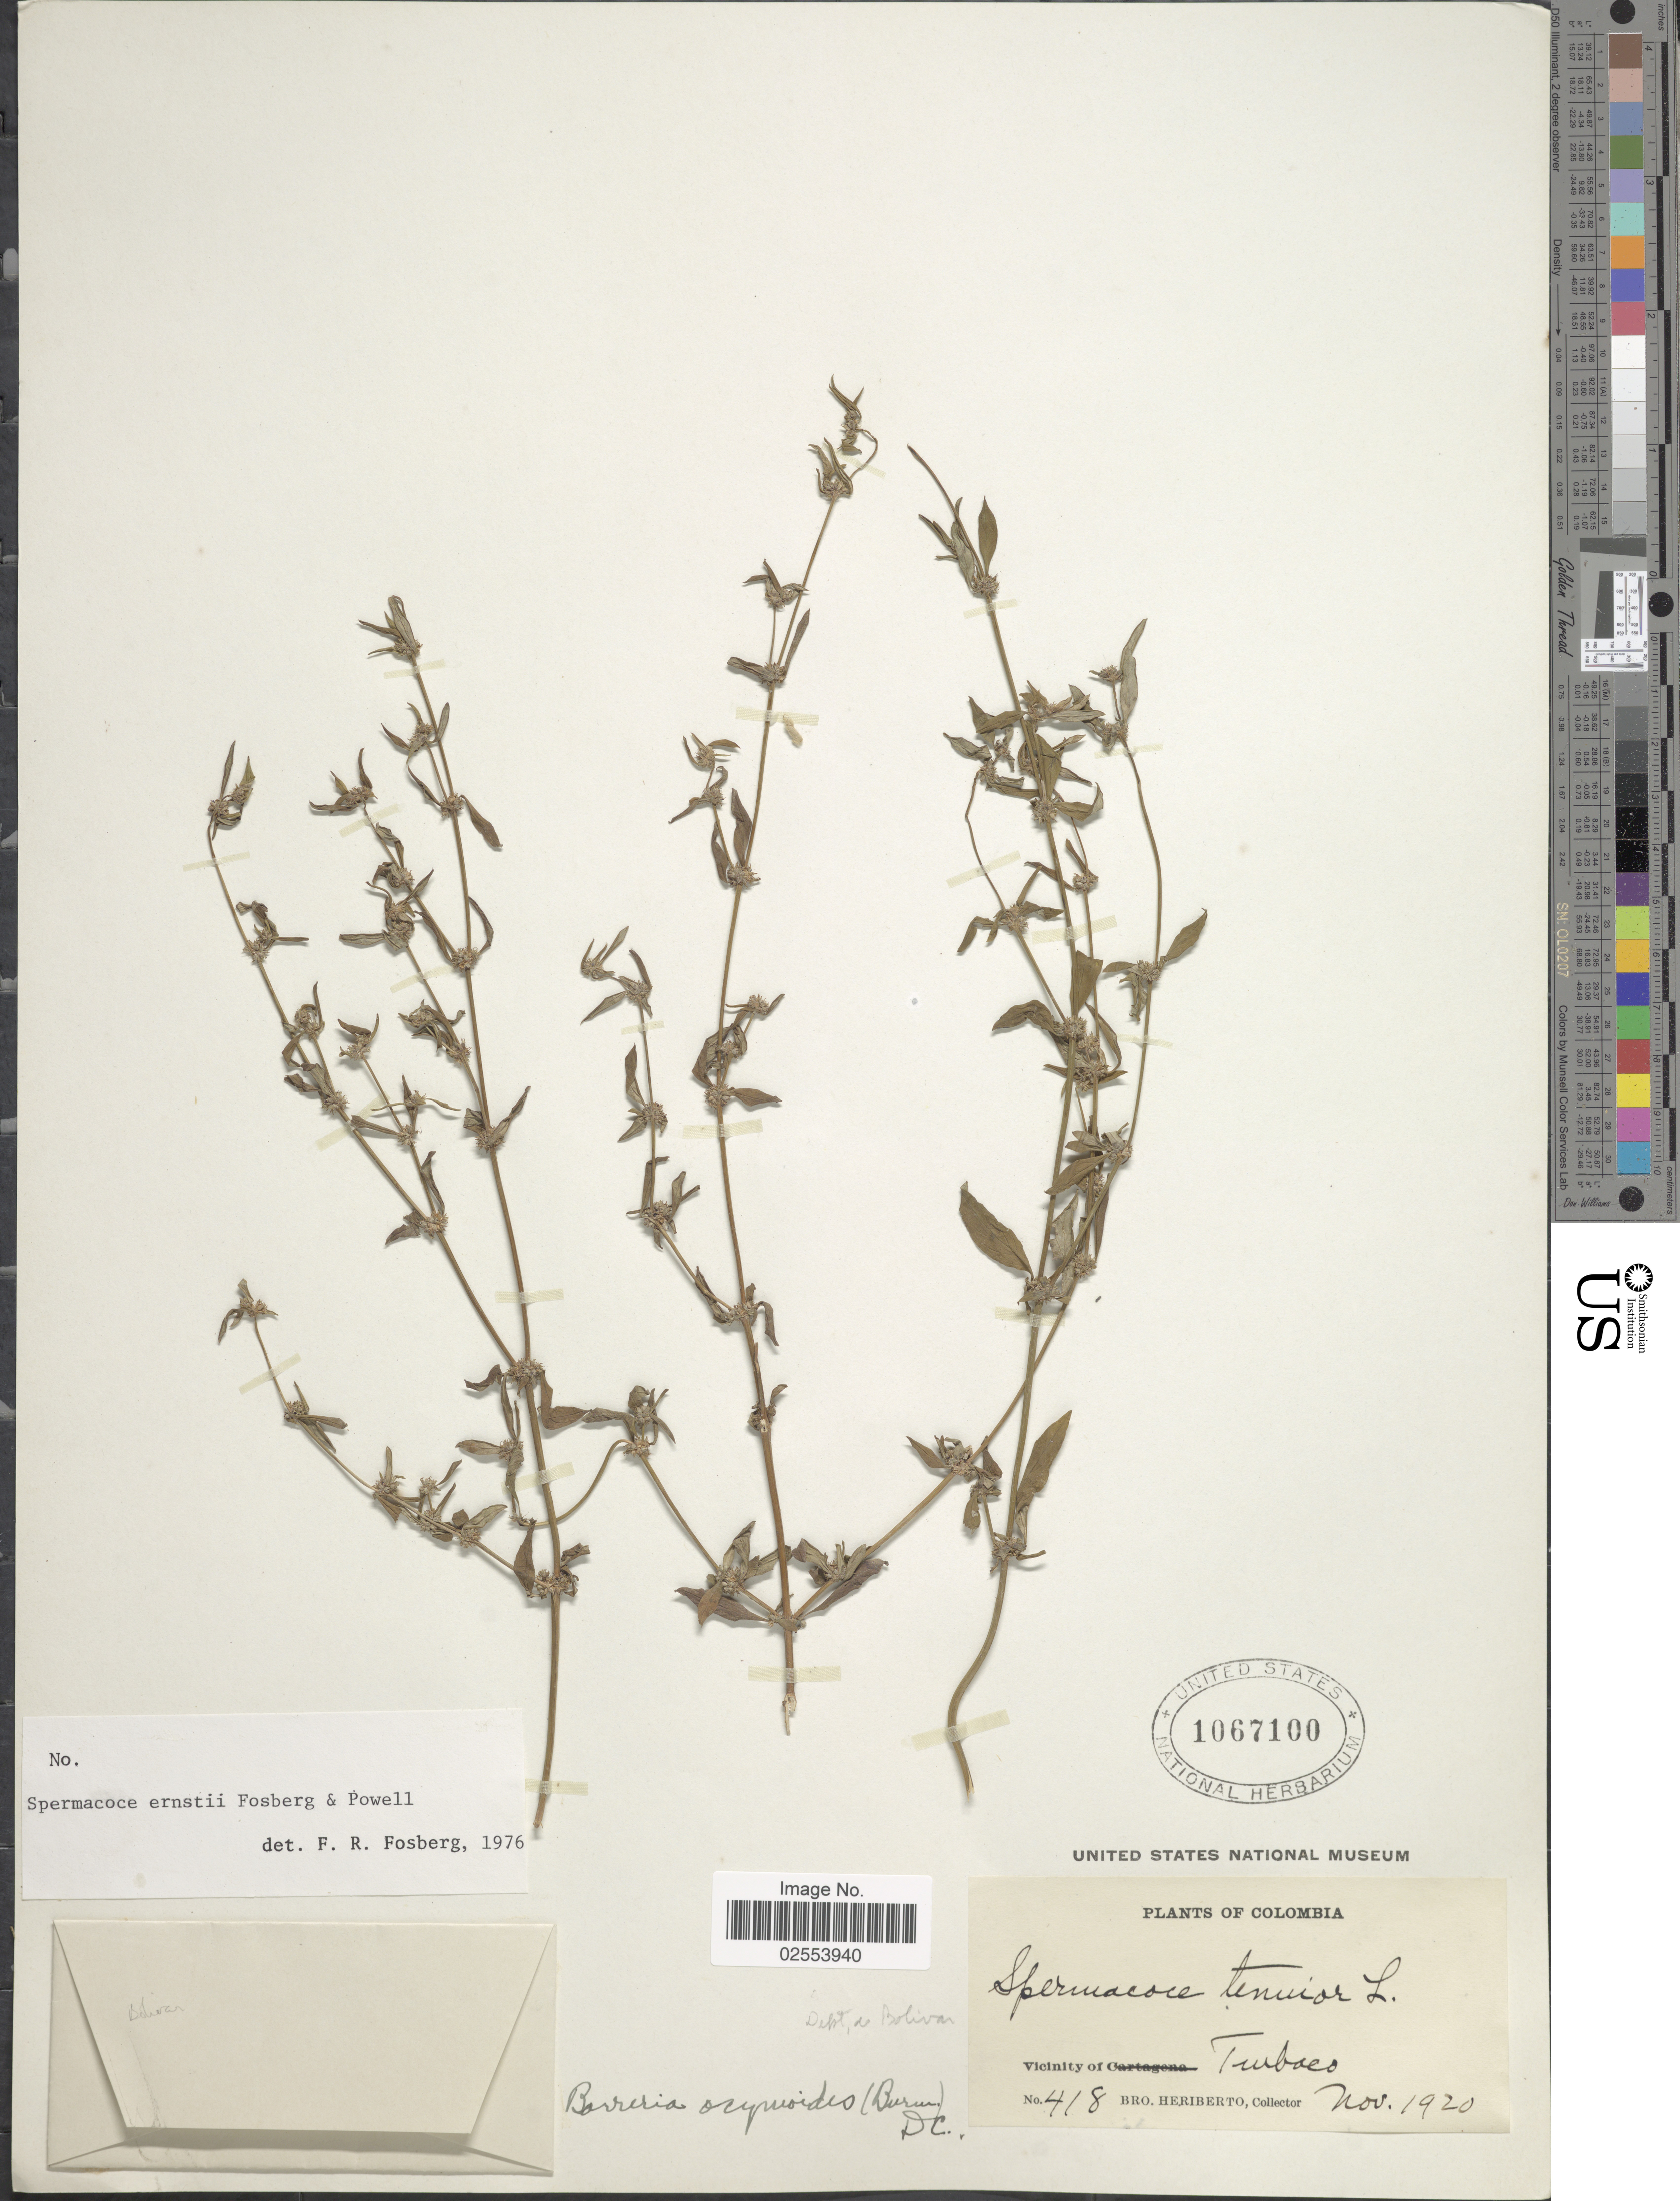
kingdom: Plantae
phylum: Tracheophyta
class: Magnoliopsida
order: Gentianales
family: Rubiaceae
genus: Spermacoce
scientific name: Spermacoce ernstii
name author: Fosberg & D.A. Powell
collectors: B. Heriberto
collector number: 418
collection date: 1920-11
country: Colombia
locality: Vicinity of Turbaco.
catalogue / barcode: US 1067100